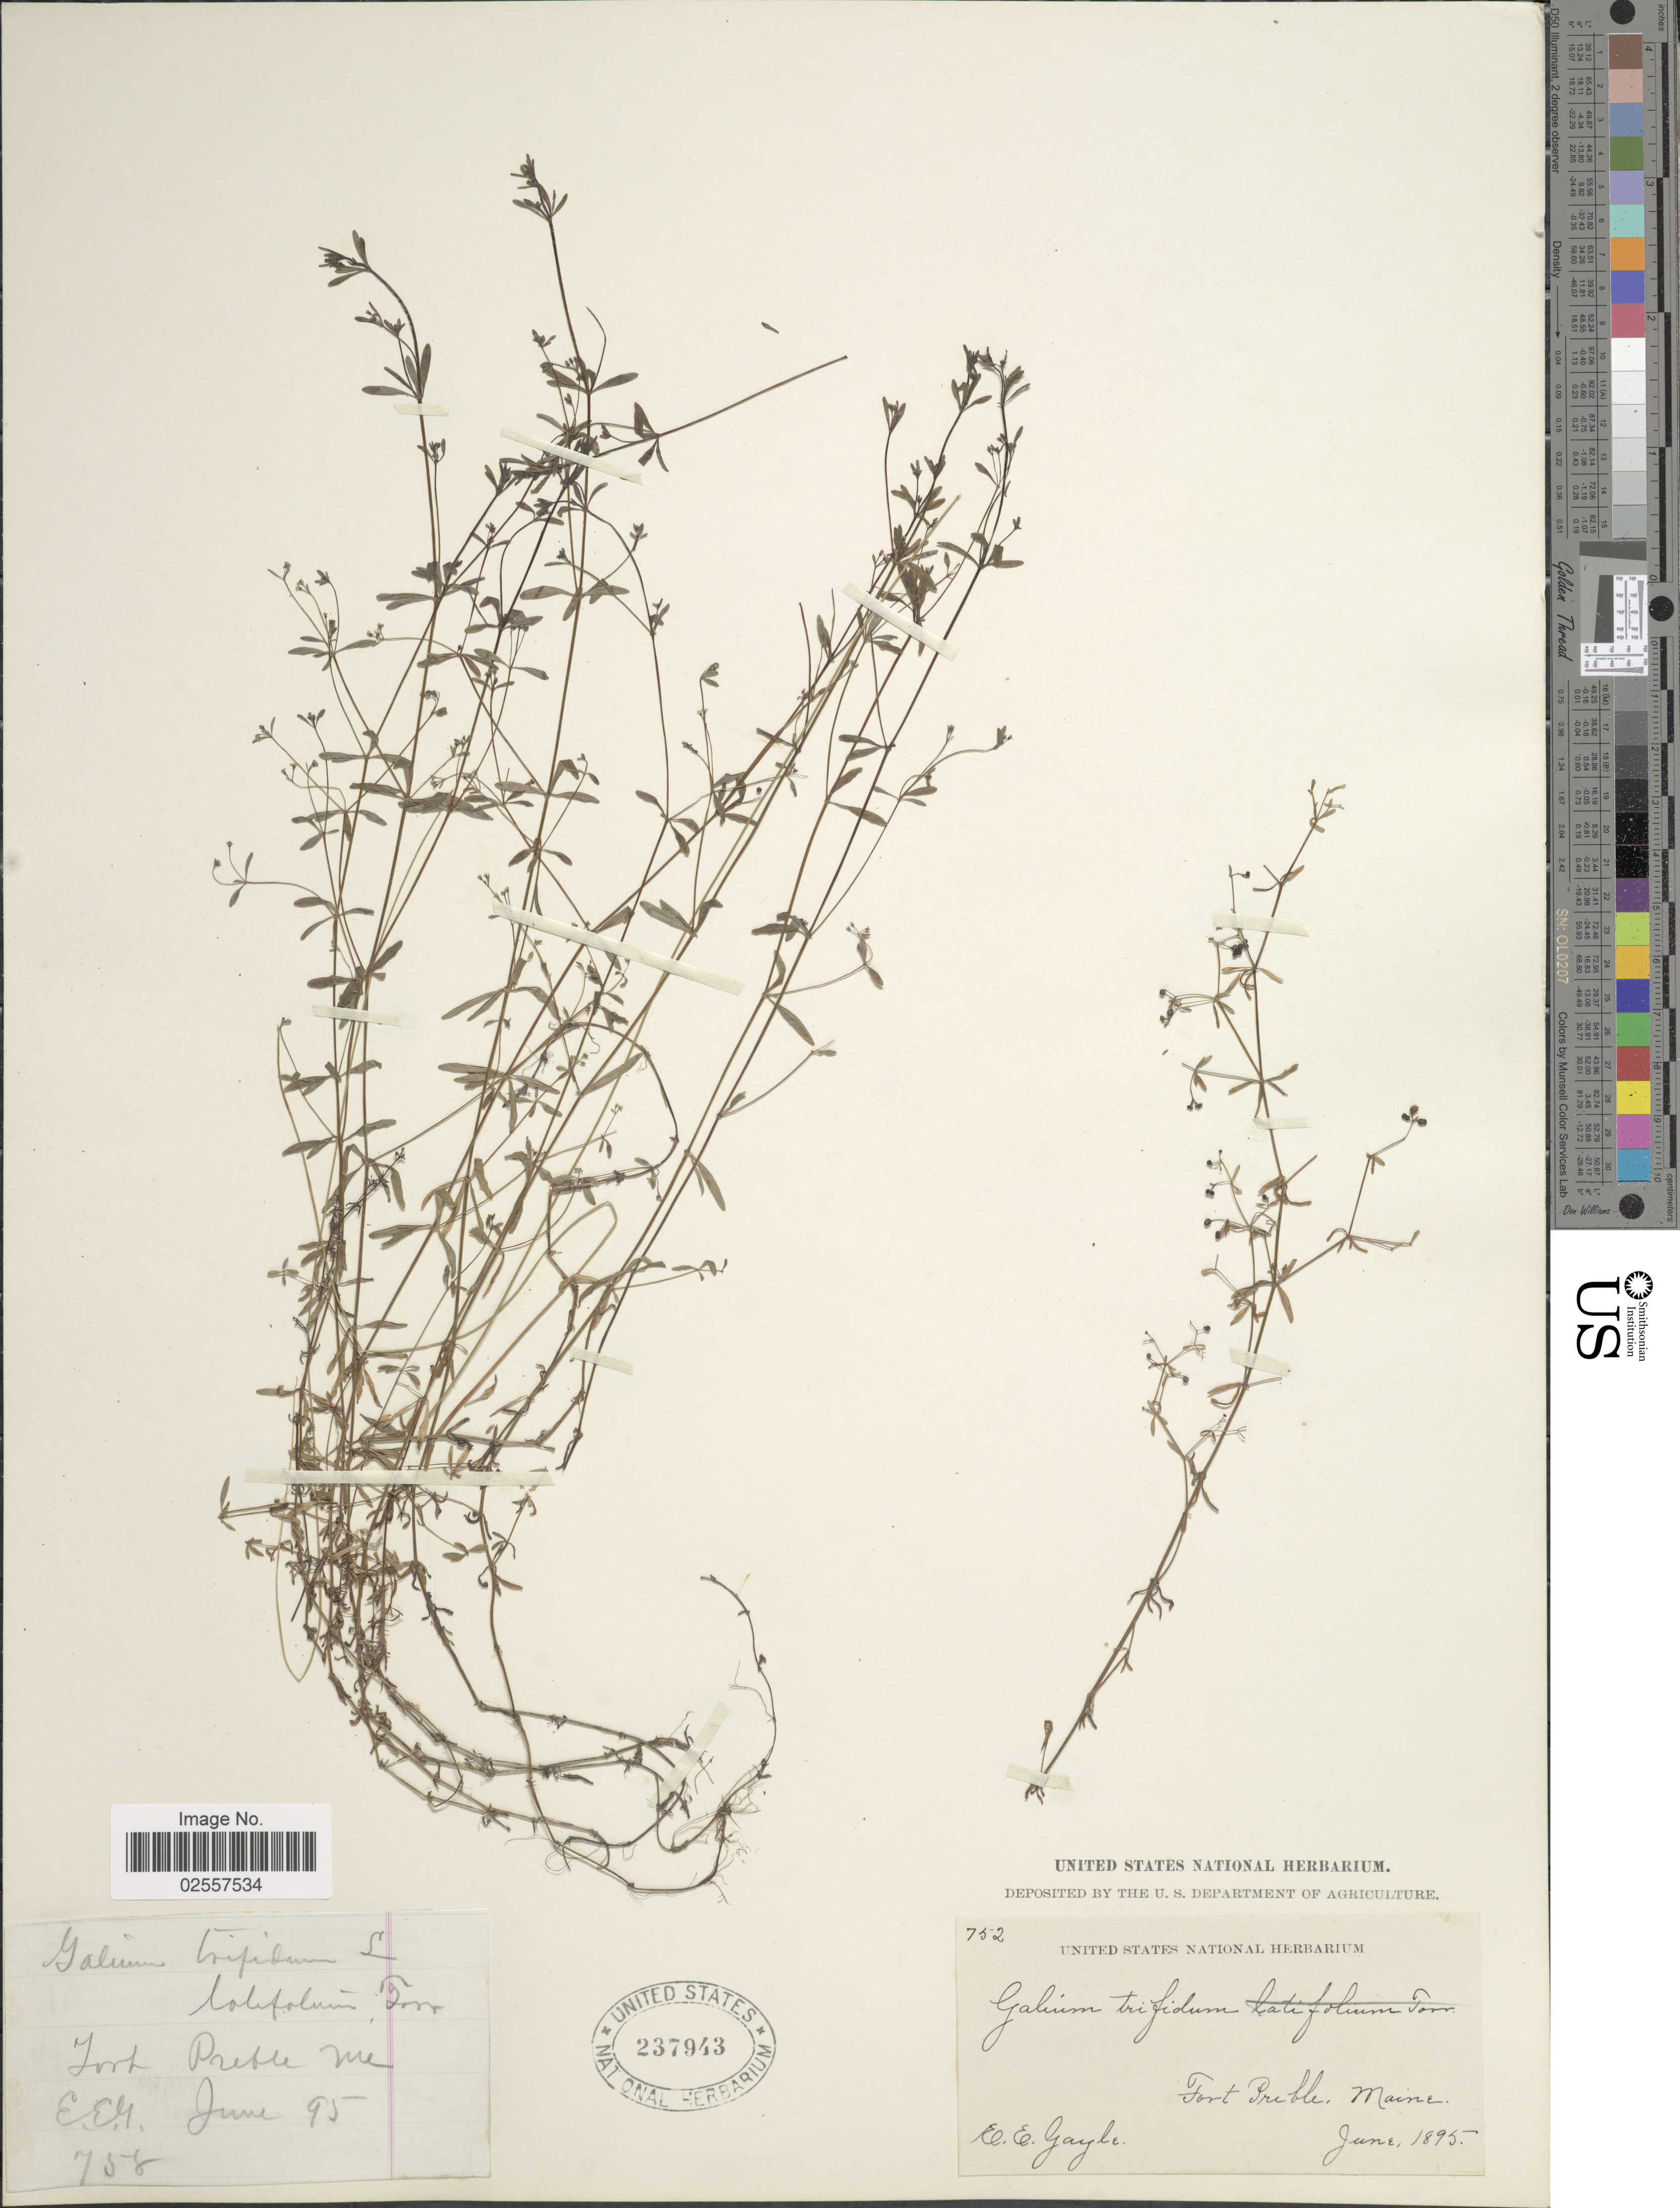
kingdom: Plantae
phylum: Tracheophyta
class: Magnoliopsida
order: Gentianales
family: Rubiaceae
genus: Galium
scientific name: Galium claytoni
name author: Michx.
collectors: E. Gayle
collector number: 752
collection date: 1895-06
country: United States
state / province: Maine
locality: Fort Preble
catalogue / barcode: US 237943